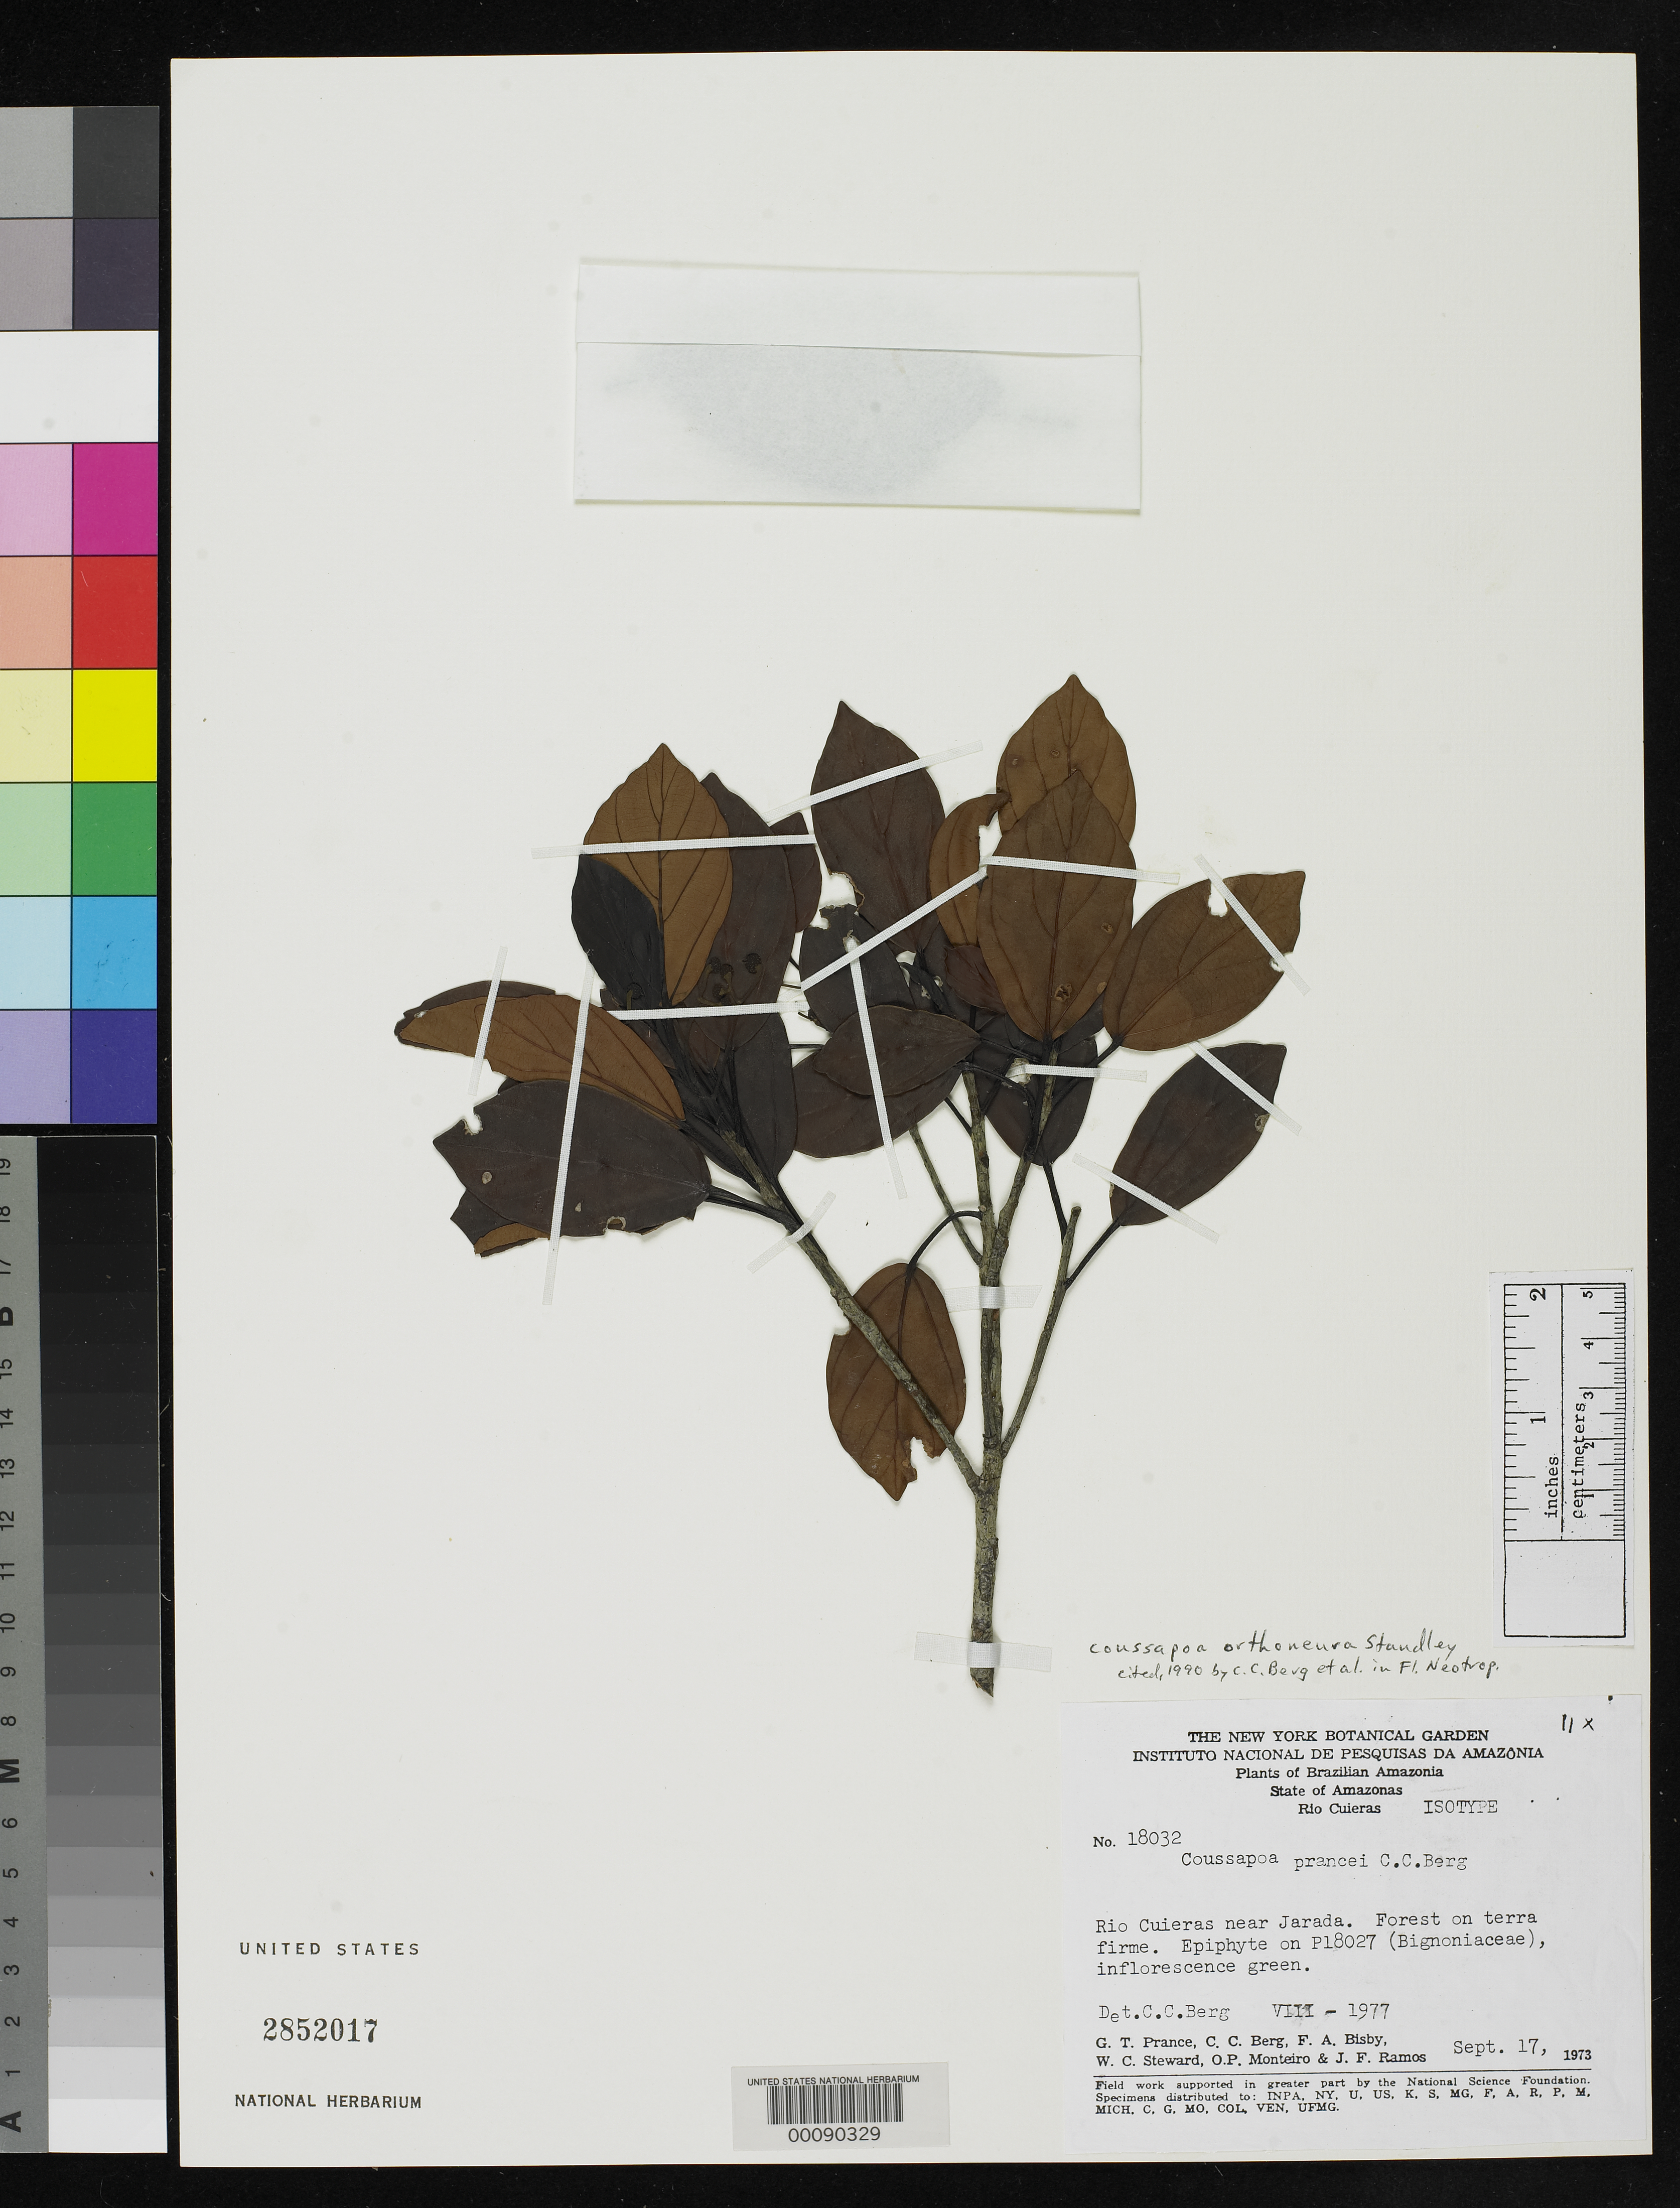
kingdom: Plantae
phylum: Tracheophyta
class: Magnoliopsida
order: Rosales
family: Urticaceae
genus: Coussapoa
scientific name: Coussapoa prancei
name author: C.C. Berg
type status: Isotype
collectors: G. T. Prance, C. C. Berg, F. A. Bisby, W. C. Steward, O. P. Monteiro & J. F. Ramos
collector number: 18032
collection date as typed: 17 Sep 1973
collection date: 1973-09-17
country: Brazil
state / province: Amazonas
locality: Rio Cuieras near Jarada.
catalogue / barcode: US 2852017